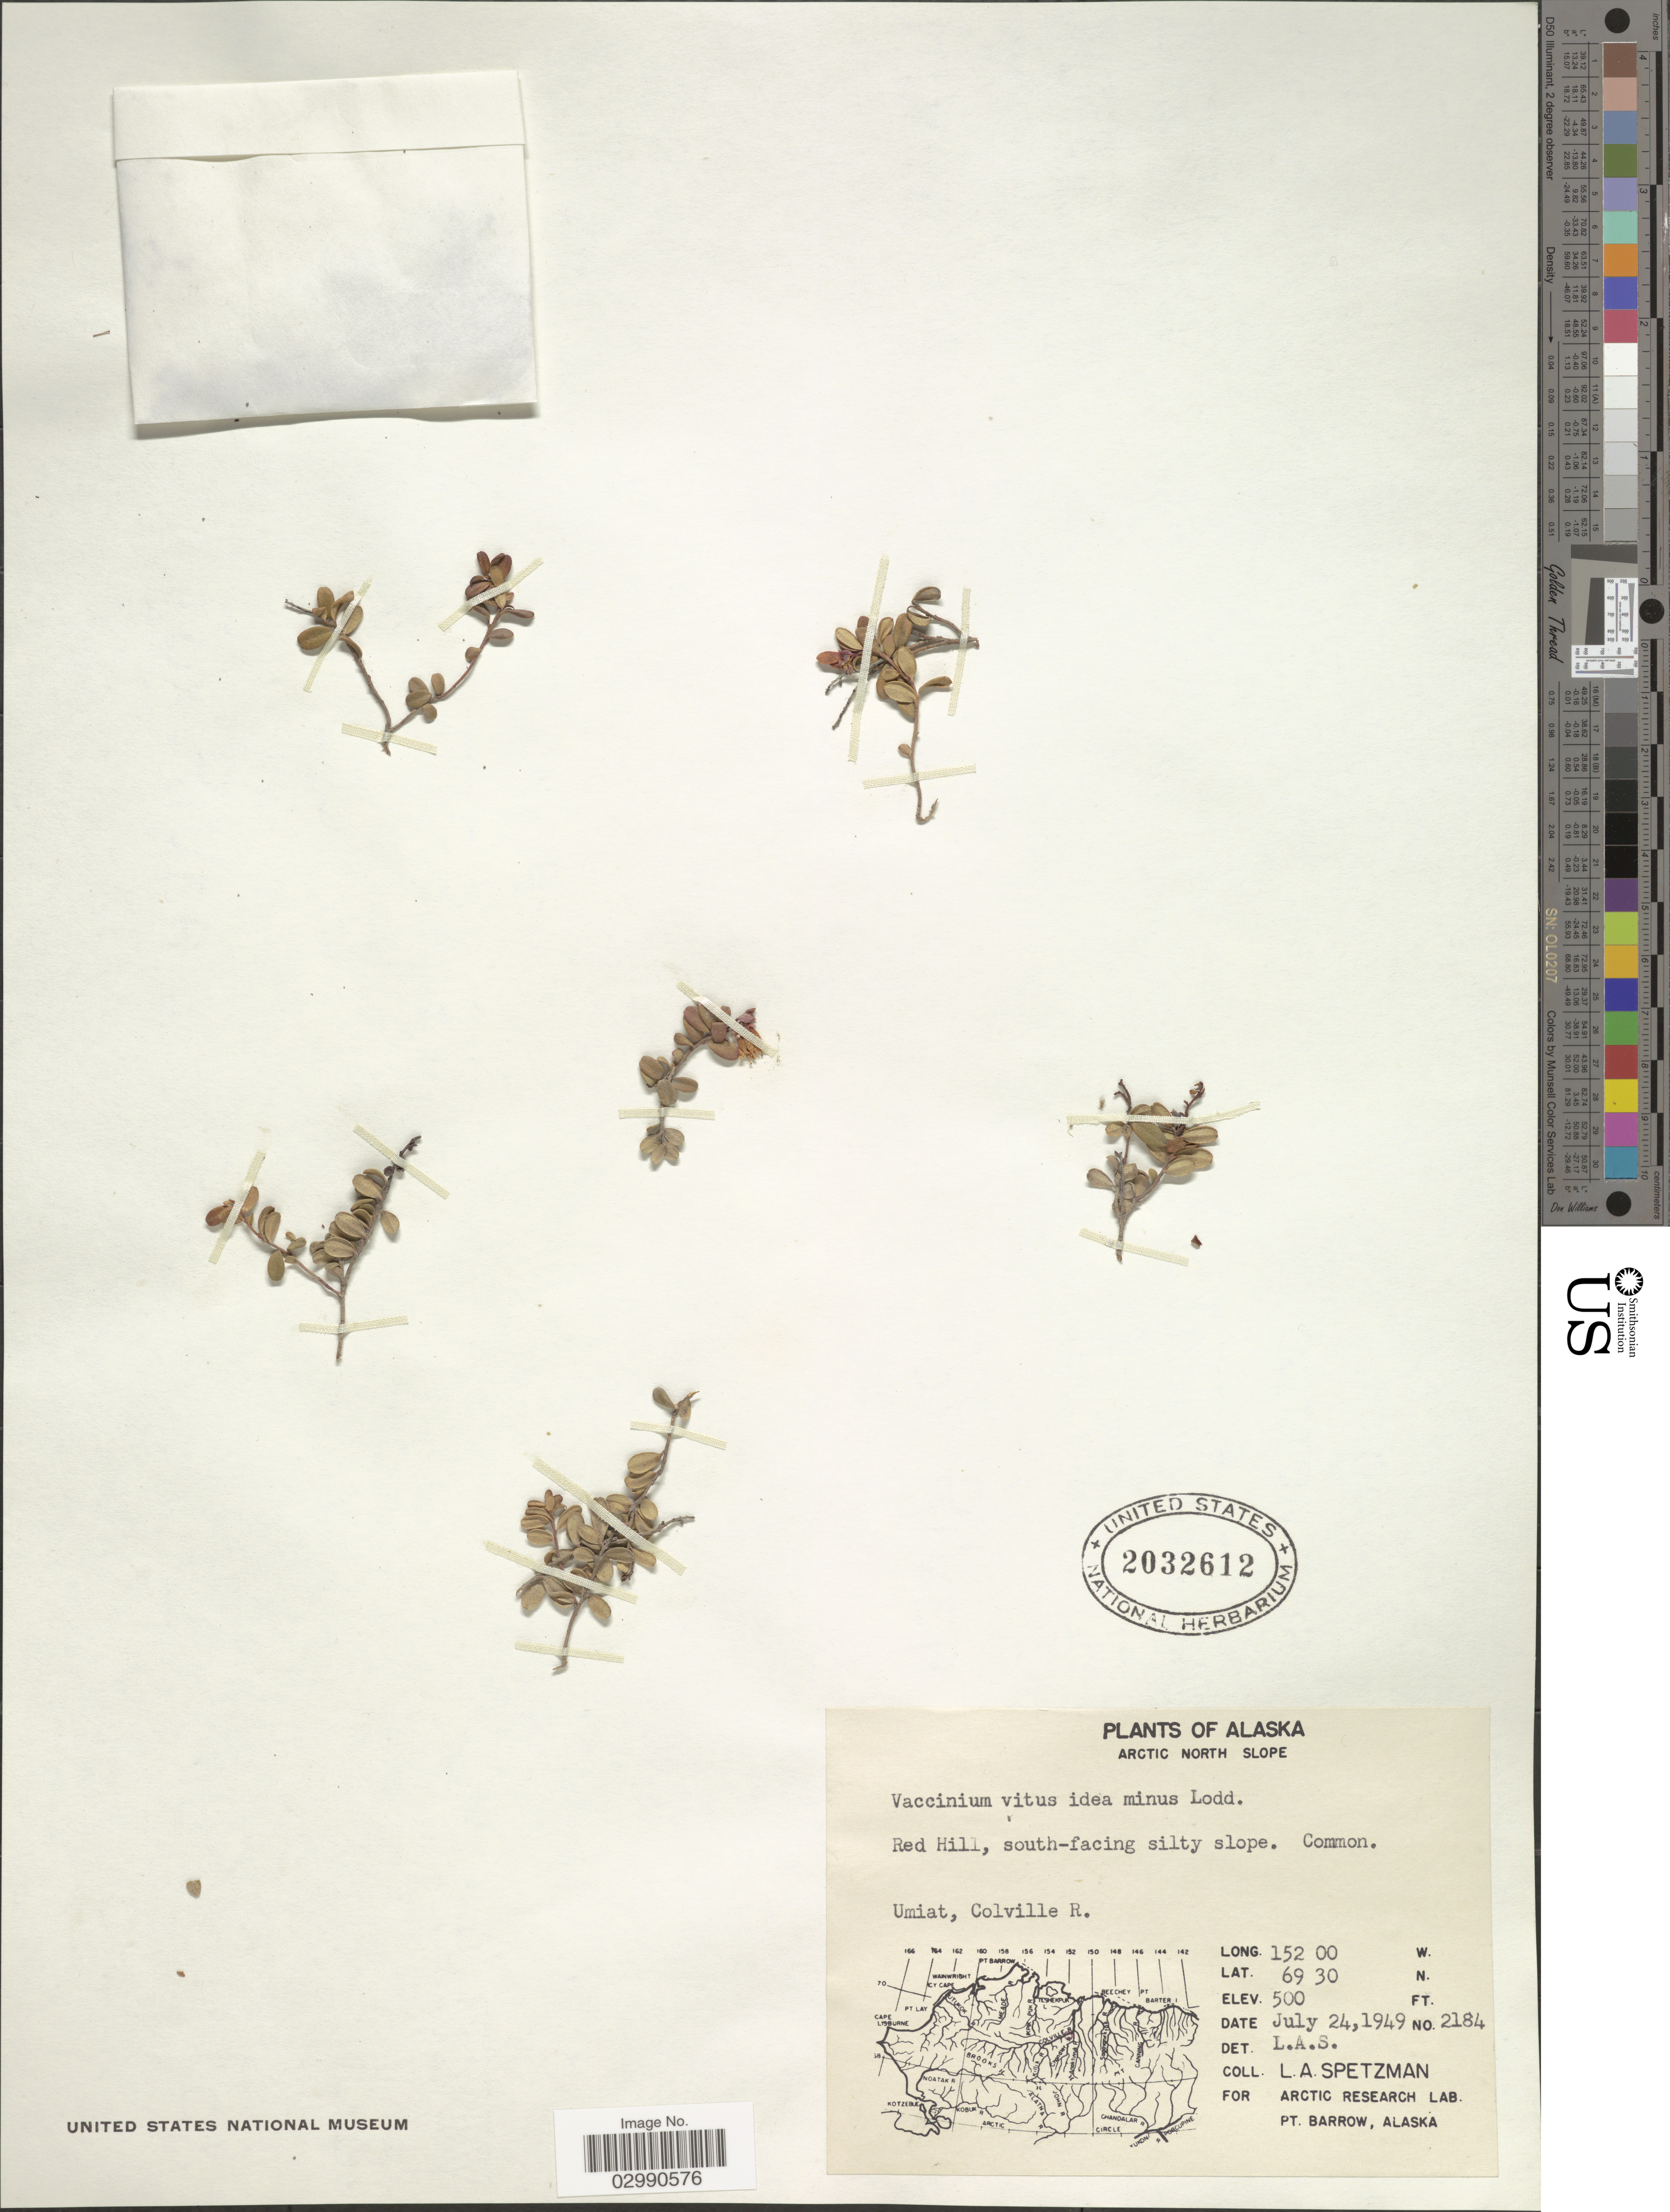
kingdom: Plantae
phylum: Tracheophyta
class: Magnoliopsida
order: Ericales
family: Ericaceae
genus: Vaccinium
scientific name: Vaccinium vitis-idaea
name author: L.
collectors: L. Spetzman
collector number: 2184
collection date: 1949-07-24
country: United States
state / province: Alaska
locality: Arctic North Slope. Umiat, Colville R.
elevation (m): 152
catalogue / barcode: US 2032612